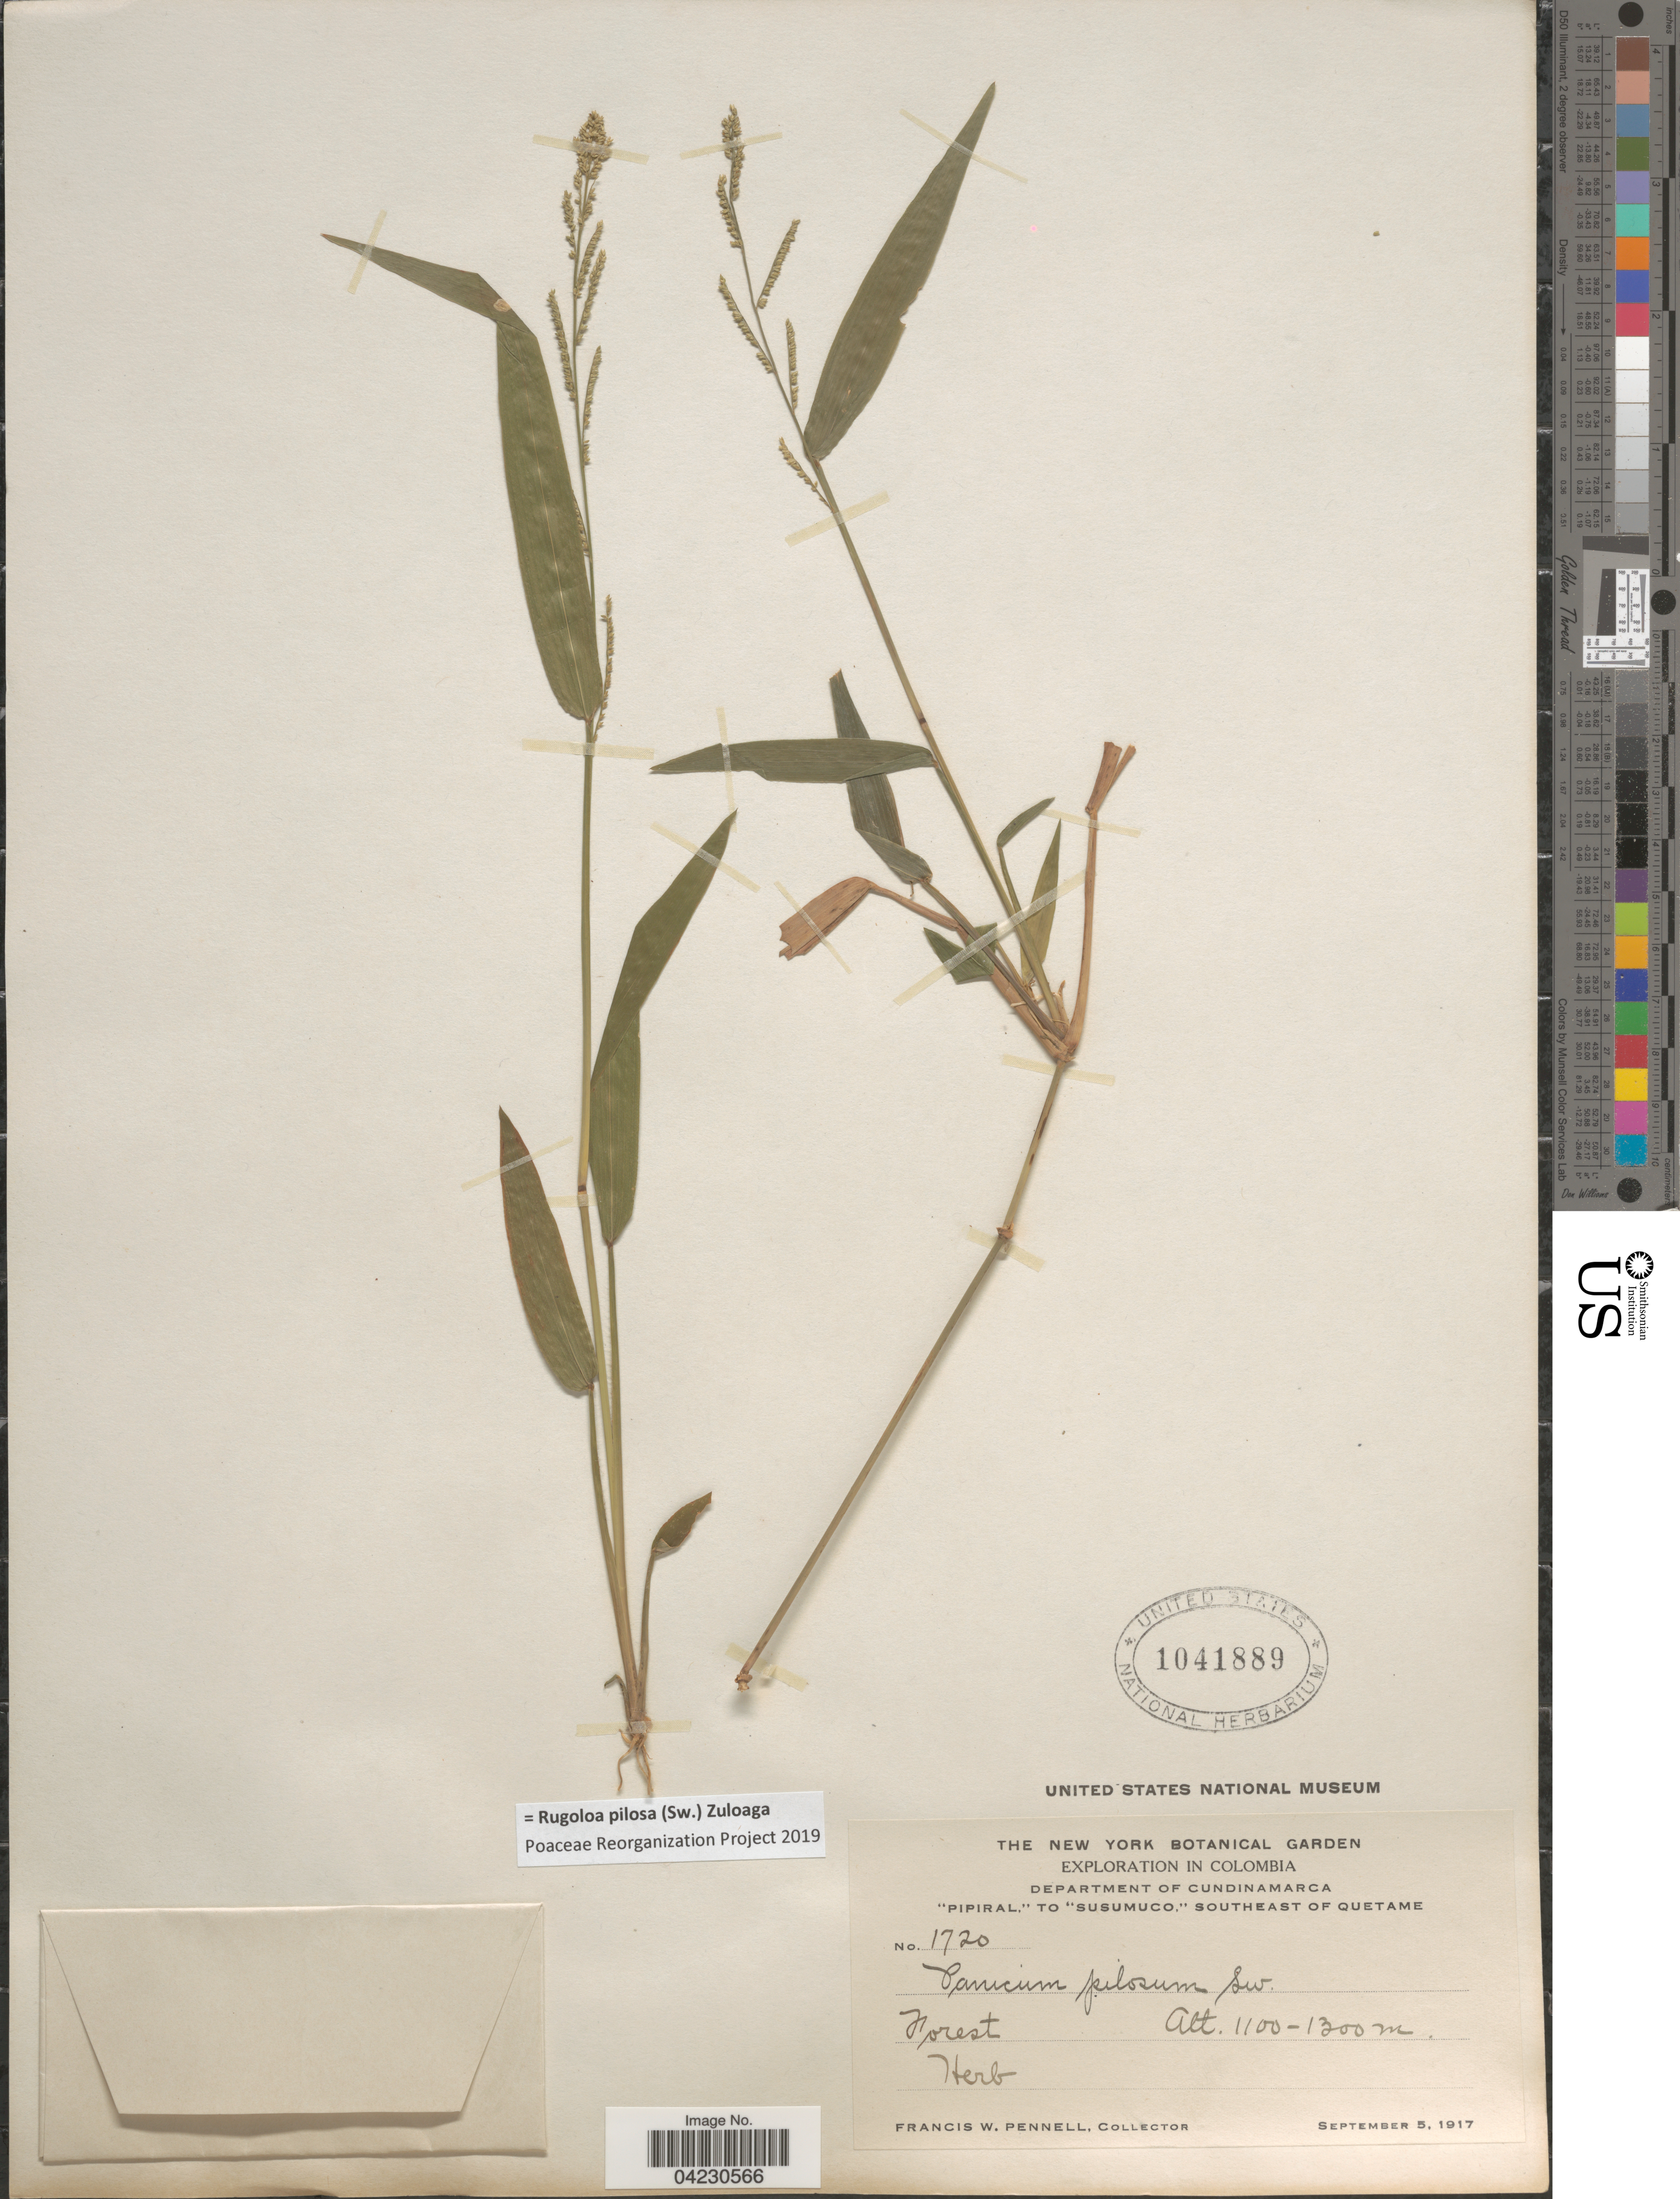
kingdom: Plantae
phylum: Tracheophyta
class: Liliopsida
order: Poales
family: Poaceae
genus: Rugoloa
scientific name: Rugoloa pilosa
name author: (Sw.) Zuloaga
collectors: F. W. Pennell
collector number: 1720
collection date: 1917-09-05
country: Colombia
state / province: Cundinamarca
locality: Exploration in Colombia. Department of Cundinamarca. "Pipiral," to "Susumuco," Southeast of Quetame.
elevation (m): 1100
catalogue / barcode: US 1041889